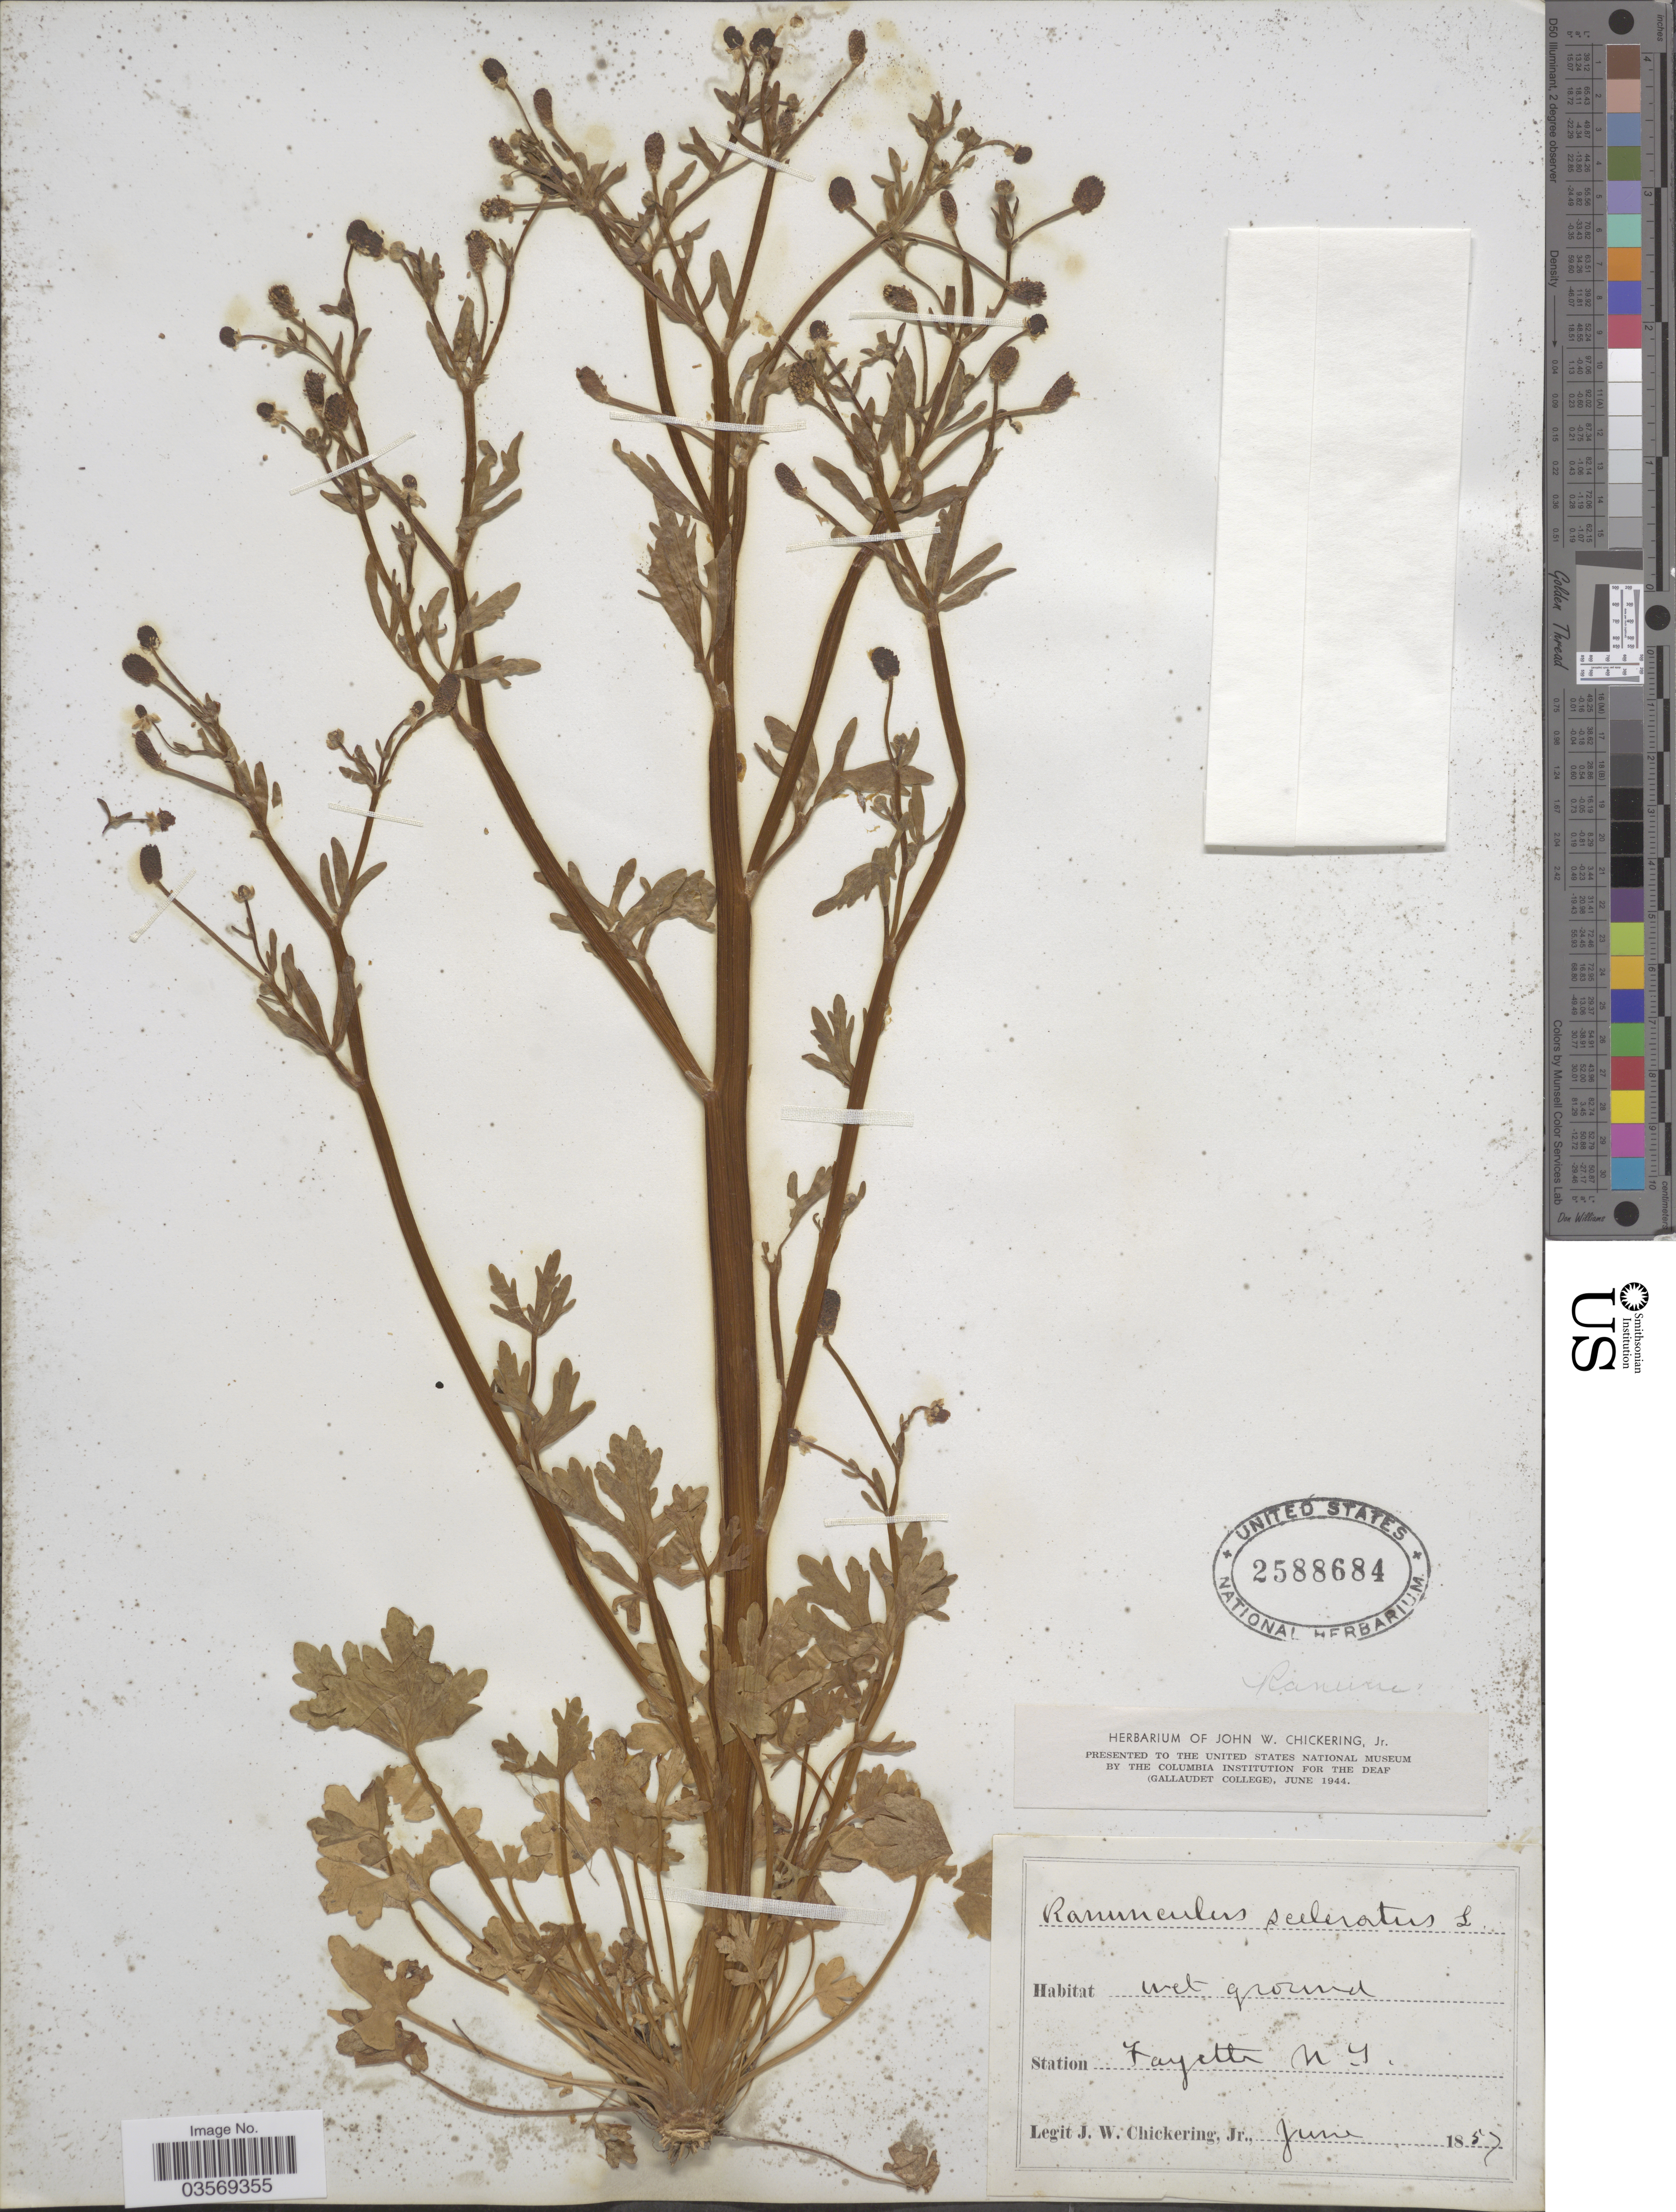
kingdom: Plantae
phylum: Tracheophyta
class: Magnoliopsida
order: Ranunculales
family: Ranunculaceae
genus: Ranunculus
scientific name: Ranunculus sceleratus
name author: L.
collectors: J. W. Chickering Jr.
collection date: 1857-06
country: United States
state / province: New York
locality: Station Fayette.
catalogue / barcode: US 2588684